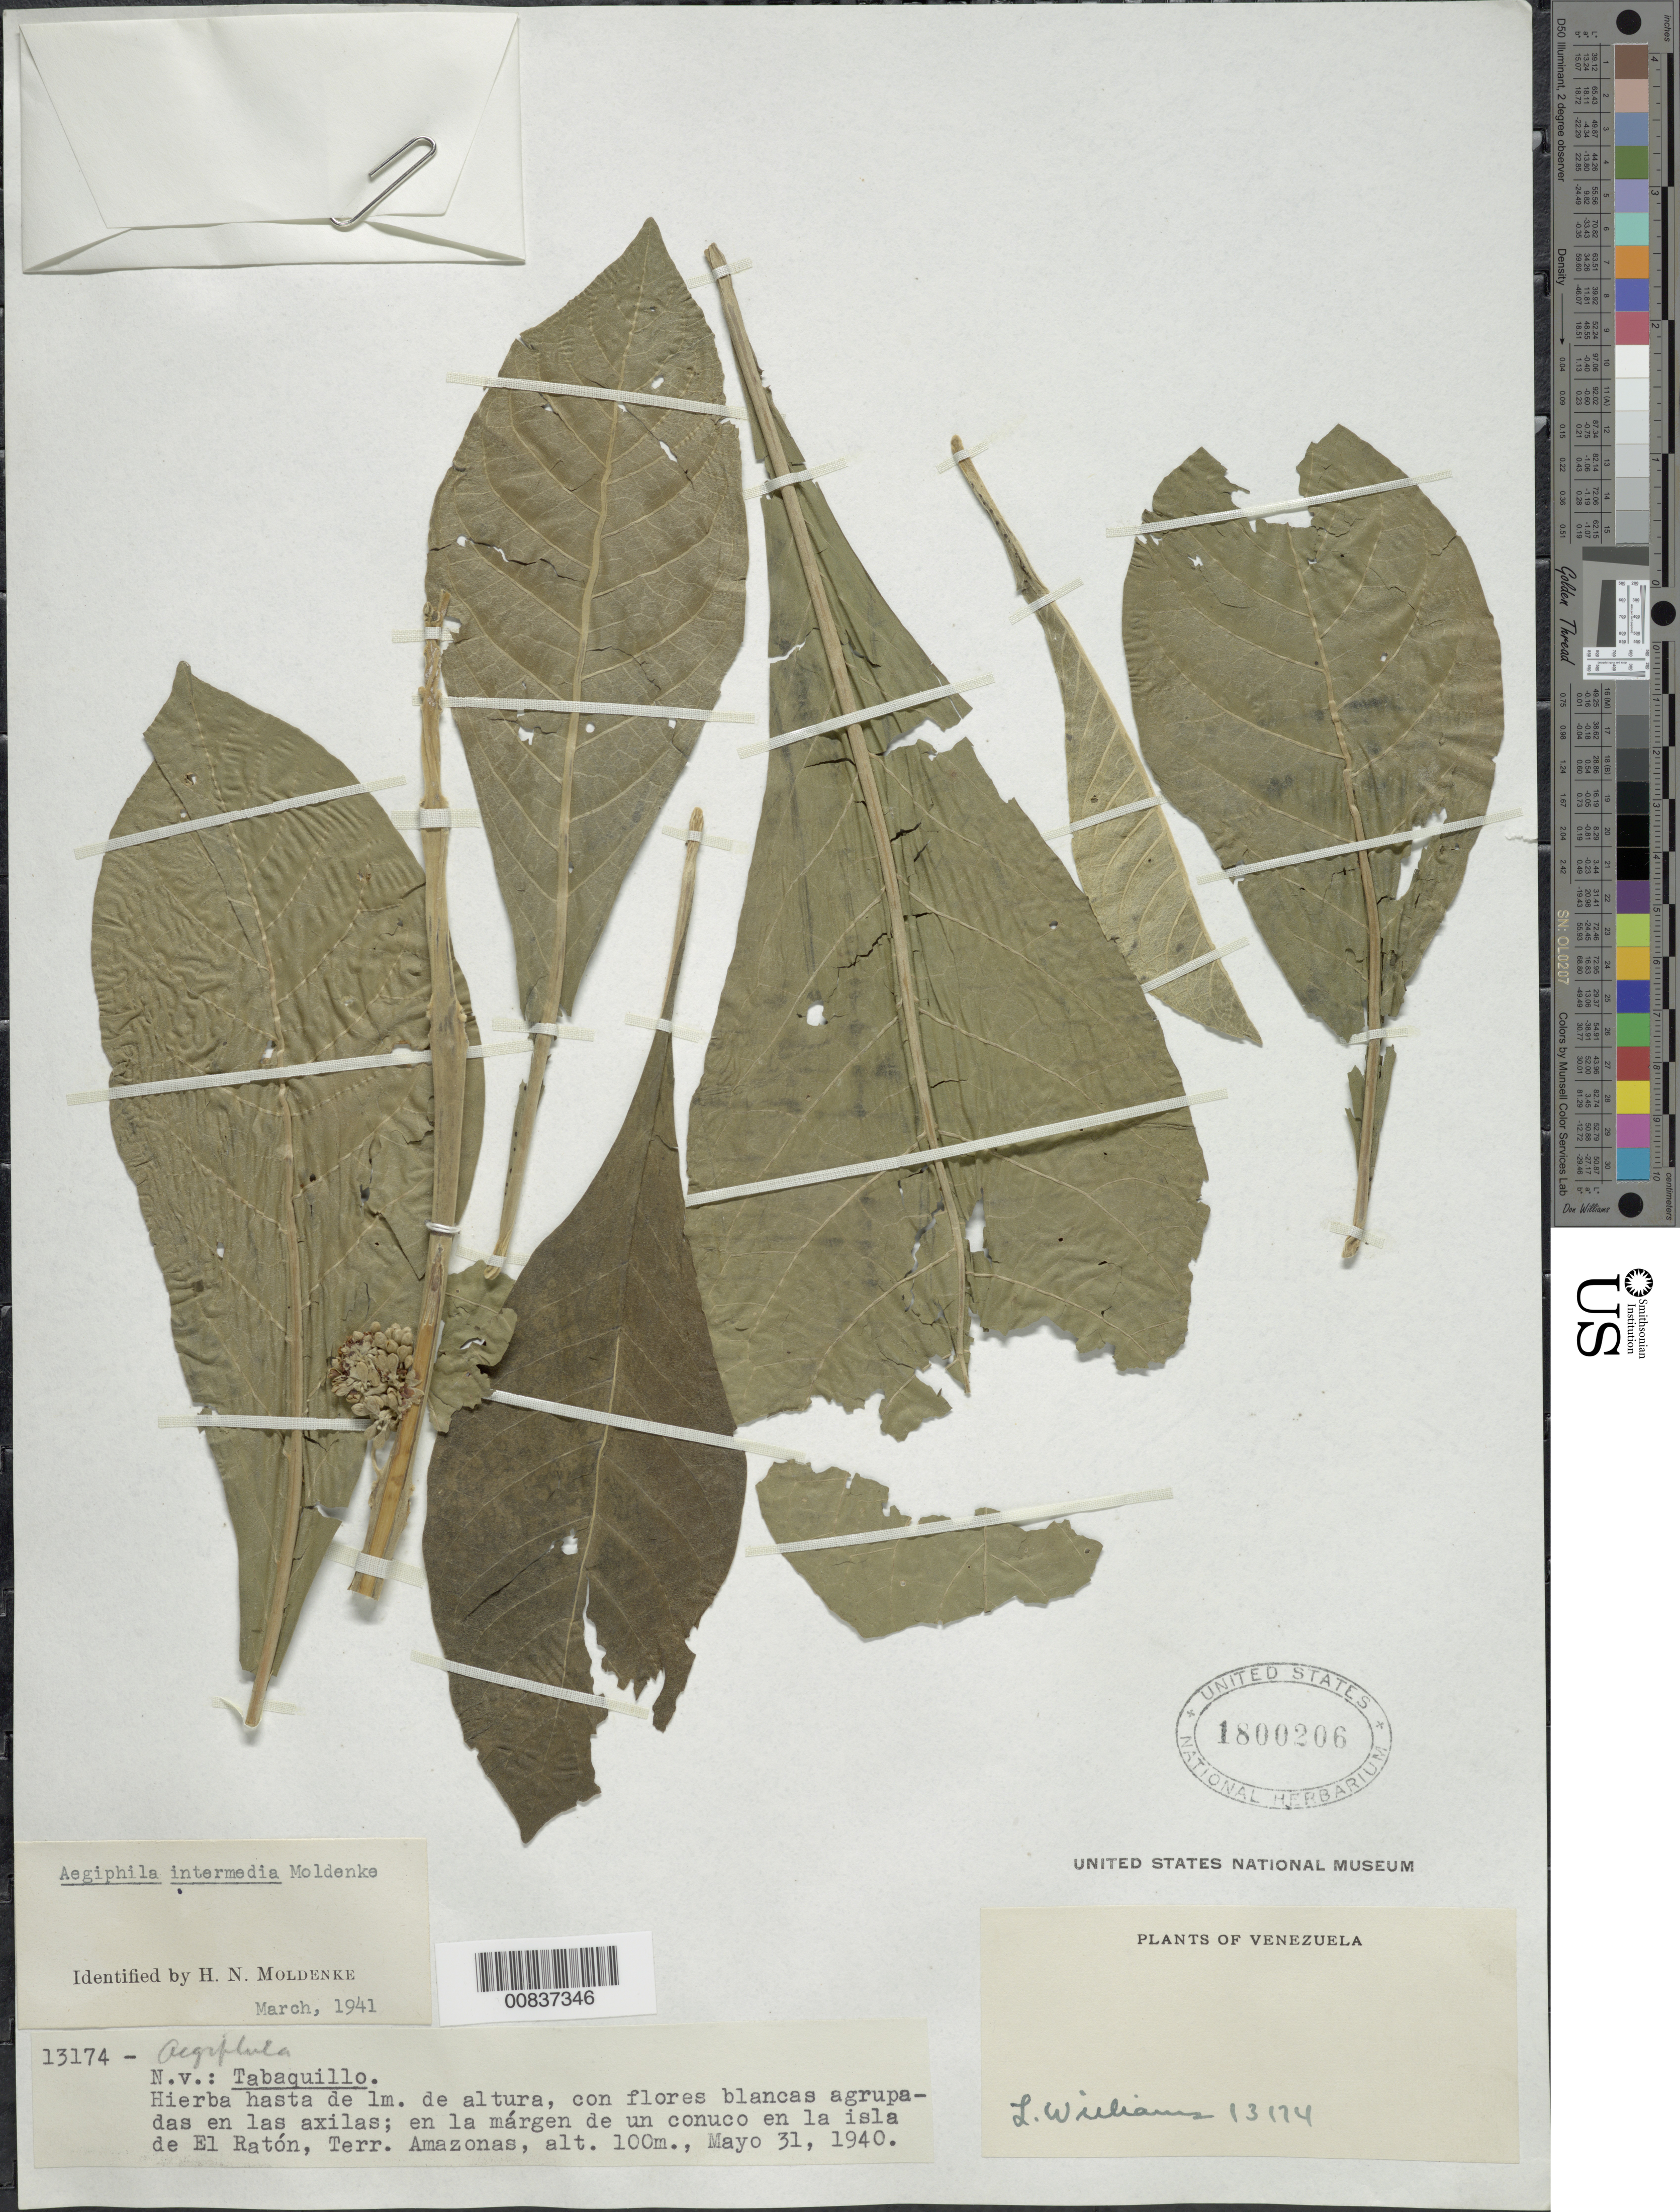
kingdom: Plantae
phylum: Tracheophyta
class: Magnoliopsida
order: Lamiales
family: Lamiaceae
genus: Aegiphila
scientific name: Aegiphila intermedia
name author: Moldenke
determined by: Moldenke, H. N.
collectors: Ll. Williams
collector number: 13174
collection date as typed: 31-May-40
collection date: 1940-05-31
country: Venezuela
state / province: Amazonas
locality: Isla de El Ratón, Alto Orinoco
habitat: Margen de un conuco en la isla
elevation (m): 100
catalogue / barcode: US 1800206